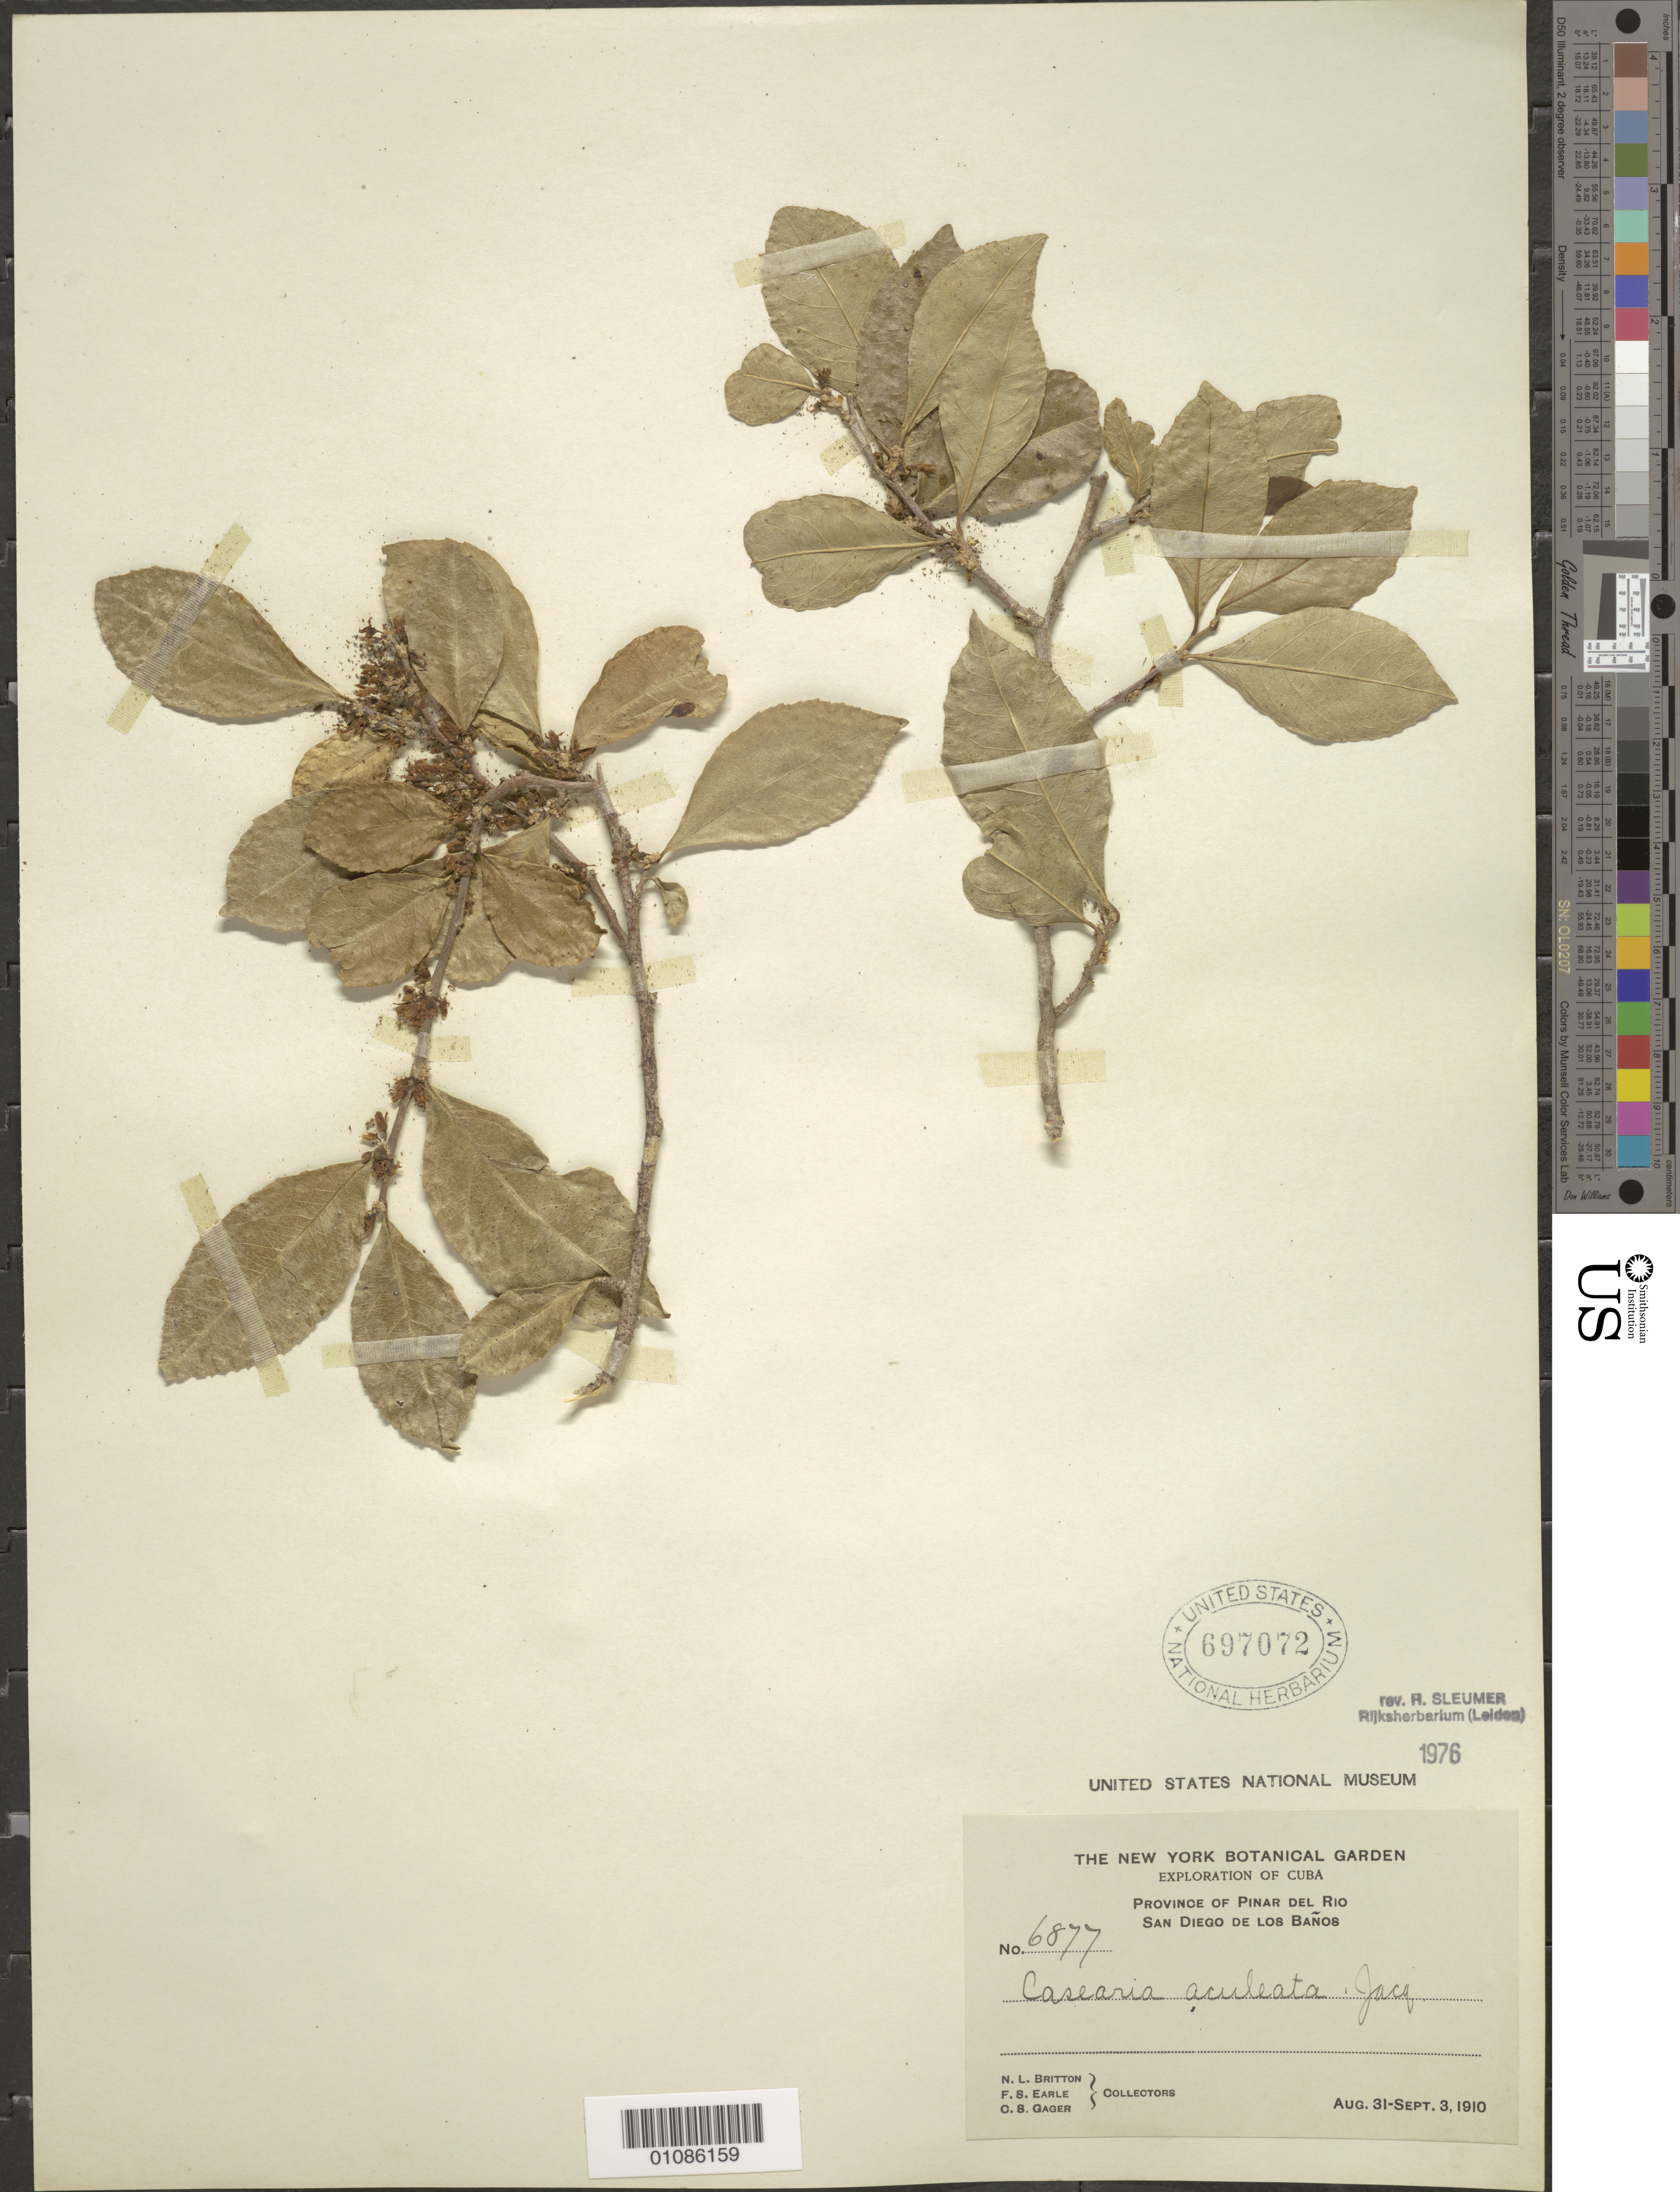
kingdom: Plantae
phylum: Tracheophyta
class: Magnoliopsida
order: Malpighiales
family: Salicaceae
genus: Casearia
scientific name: Casearia aculeata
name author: Jacq.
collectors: N. Britton, F. S. Earle & C. Gager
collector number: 6877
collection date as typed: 31 Aug 1910 to 03 Sep 1910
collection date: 1910-08-31/1910-09-03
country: Cuba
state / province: Pinar del Rio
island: Cuba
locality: Pinar del Rio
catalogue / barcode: US 697072